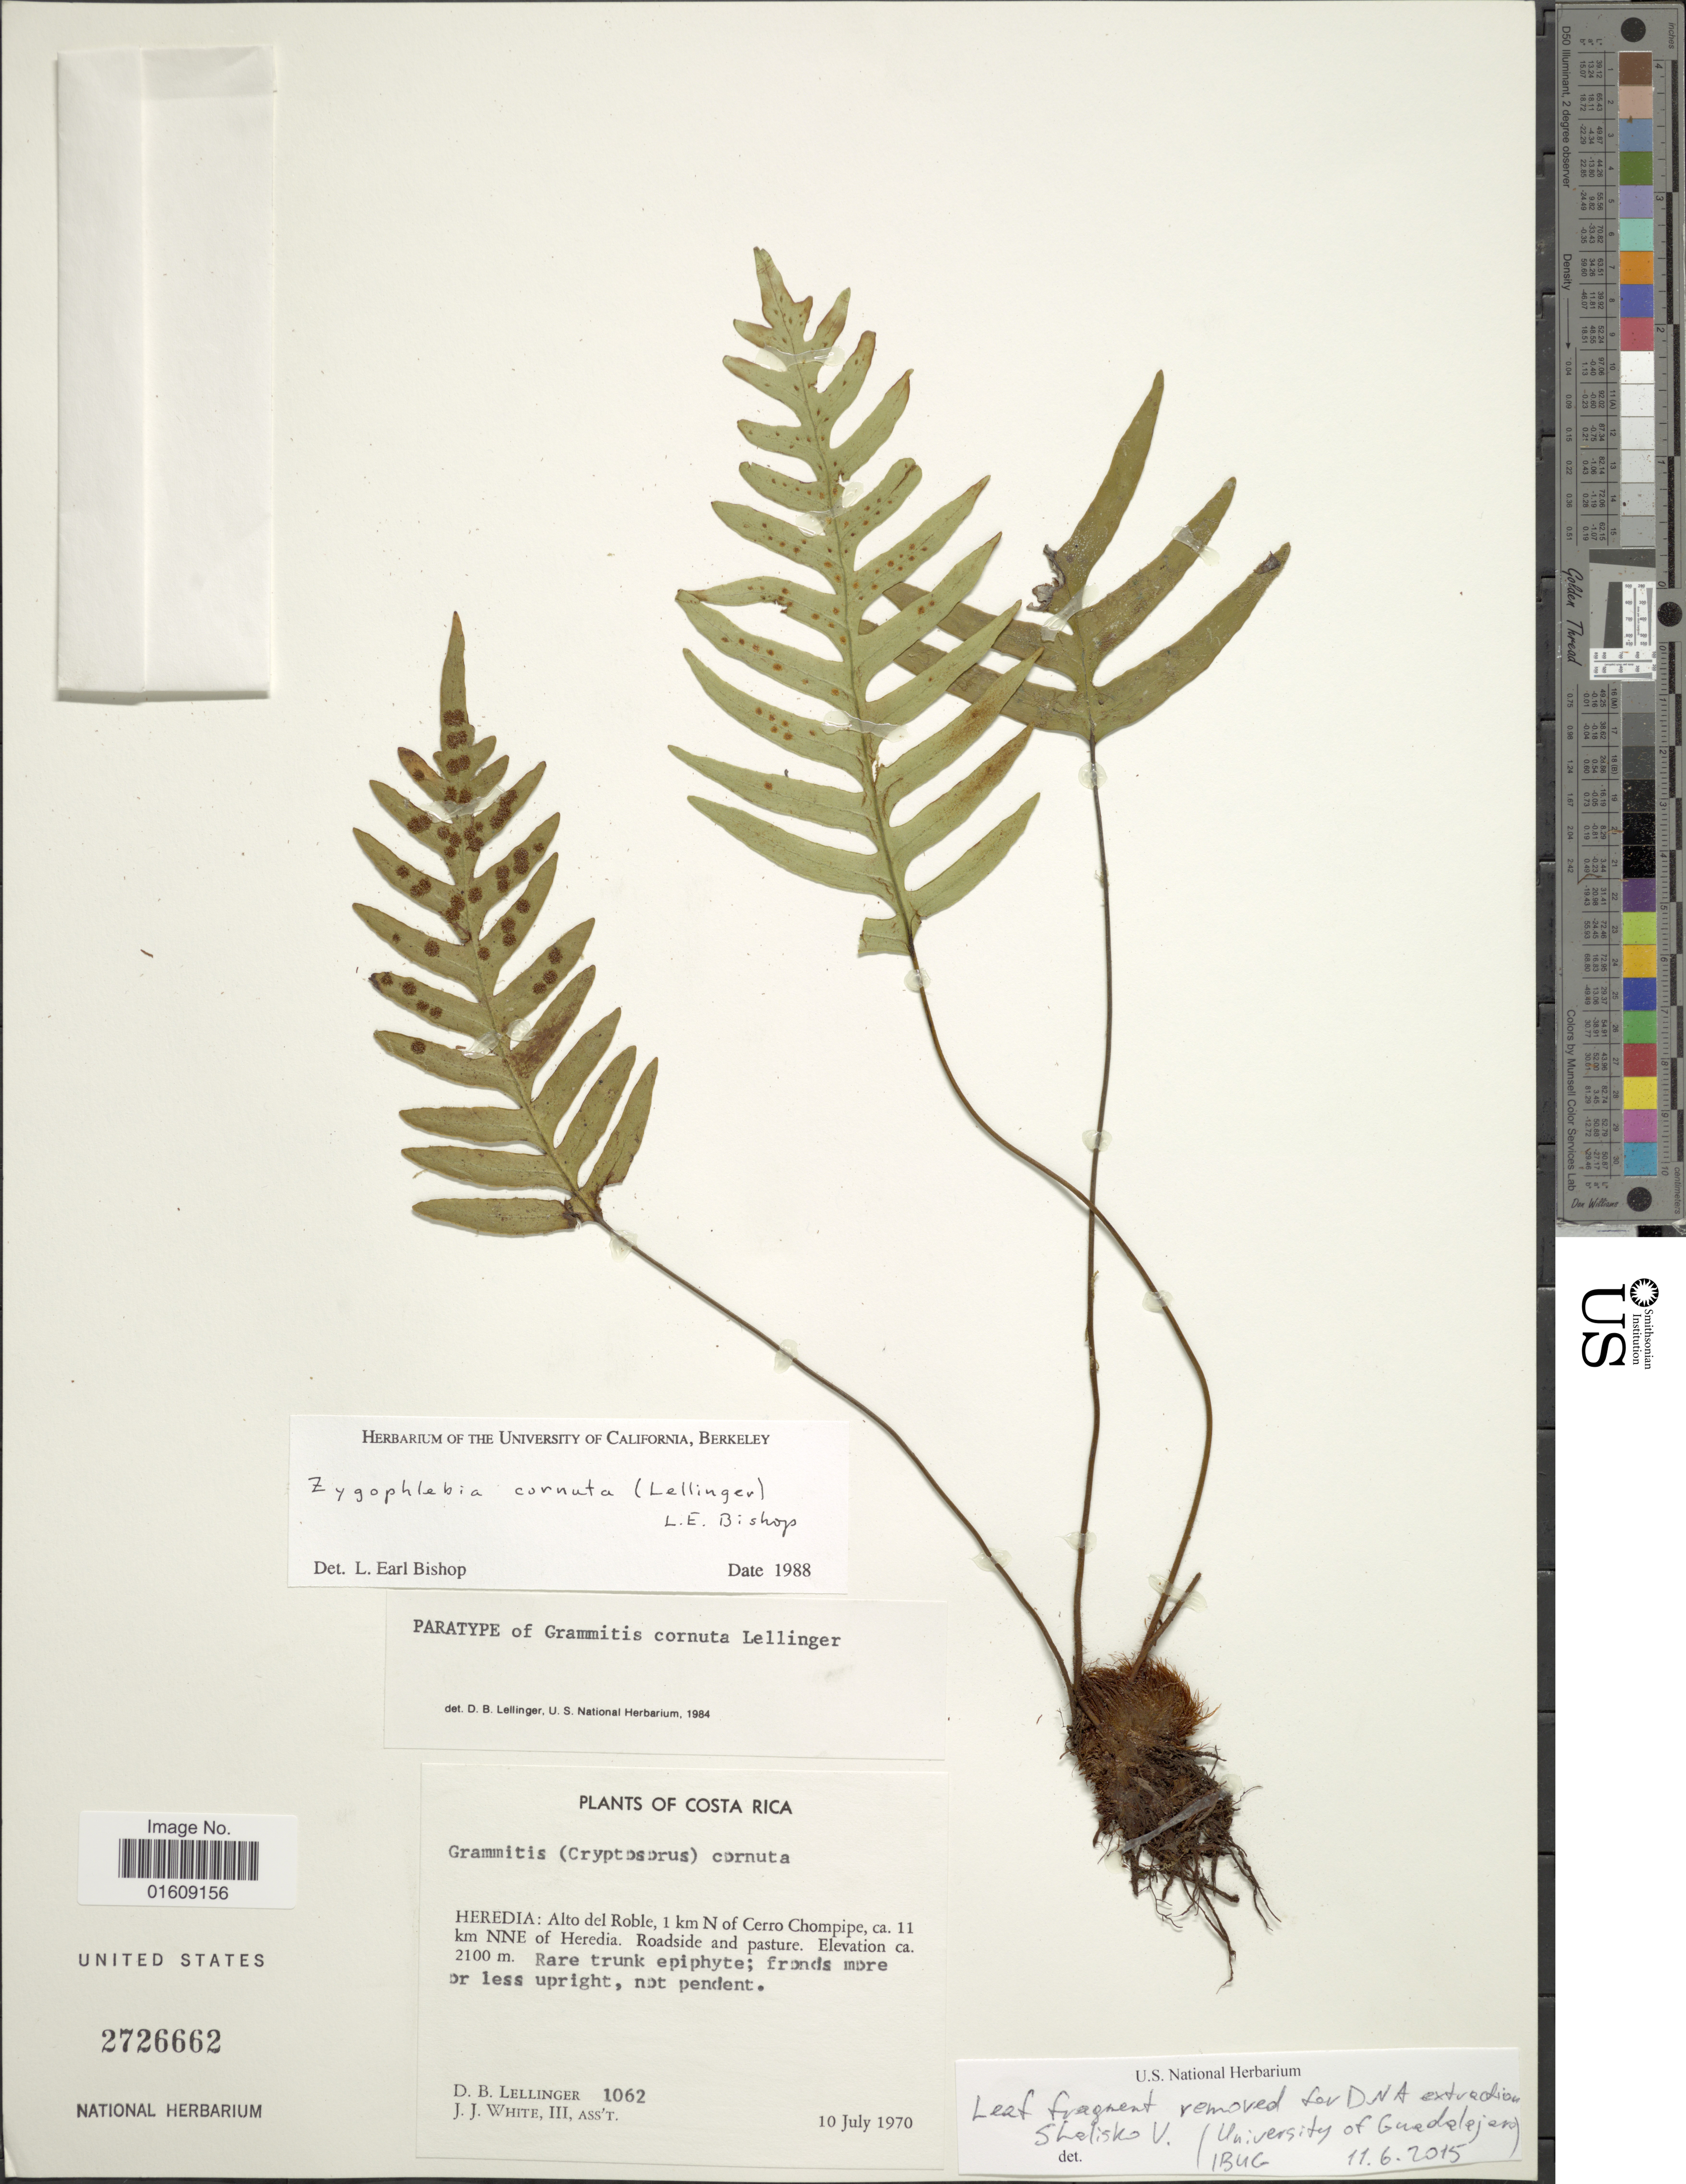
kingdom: Plantae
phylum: Tracheophyta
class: Polypodiopsida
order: Polypodiales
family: Polypodiaceae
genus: Zygophlebia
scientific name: Zygophlebia cornuta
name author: (Lellinger) L.E. Bishop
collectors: D. B. Lellinger & J. J. White III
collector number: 1062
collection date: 1970-07-10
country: Costa Rica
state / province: Heredia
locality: Costa Rica, Heredia: Alto del Roble, 1 km N of Cerro Chompipe, ca. 11 km NNE of Heredia. Roadside and pasture.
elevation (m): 2100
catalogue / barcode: US 2726662